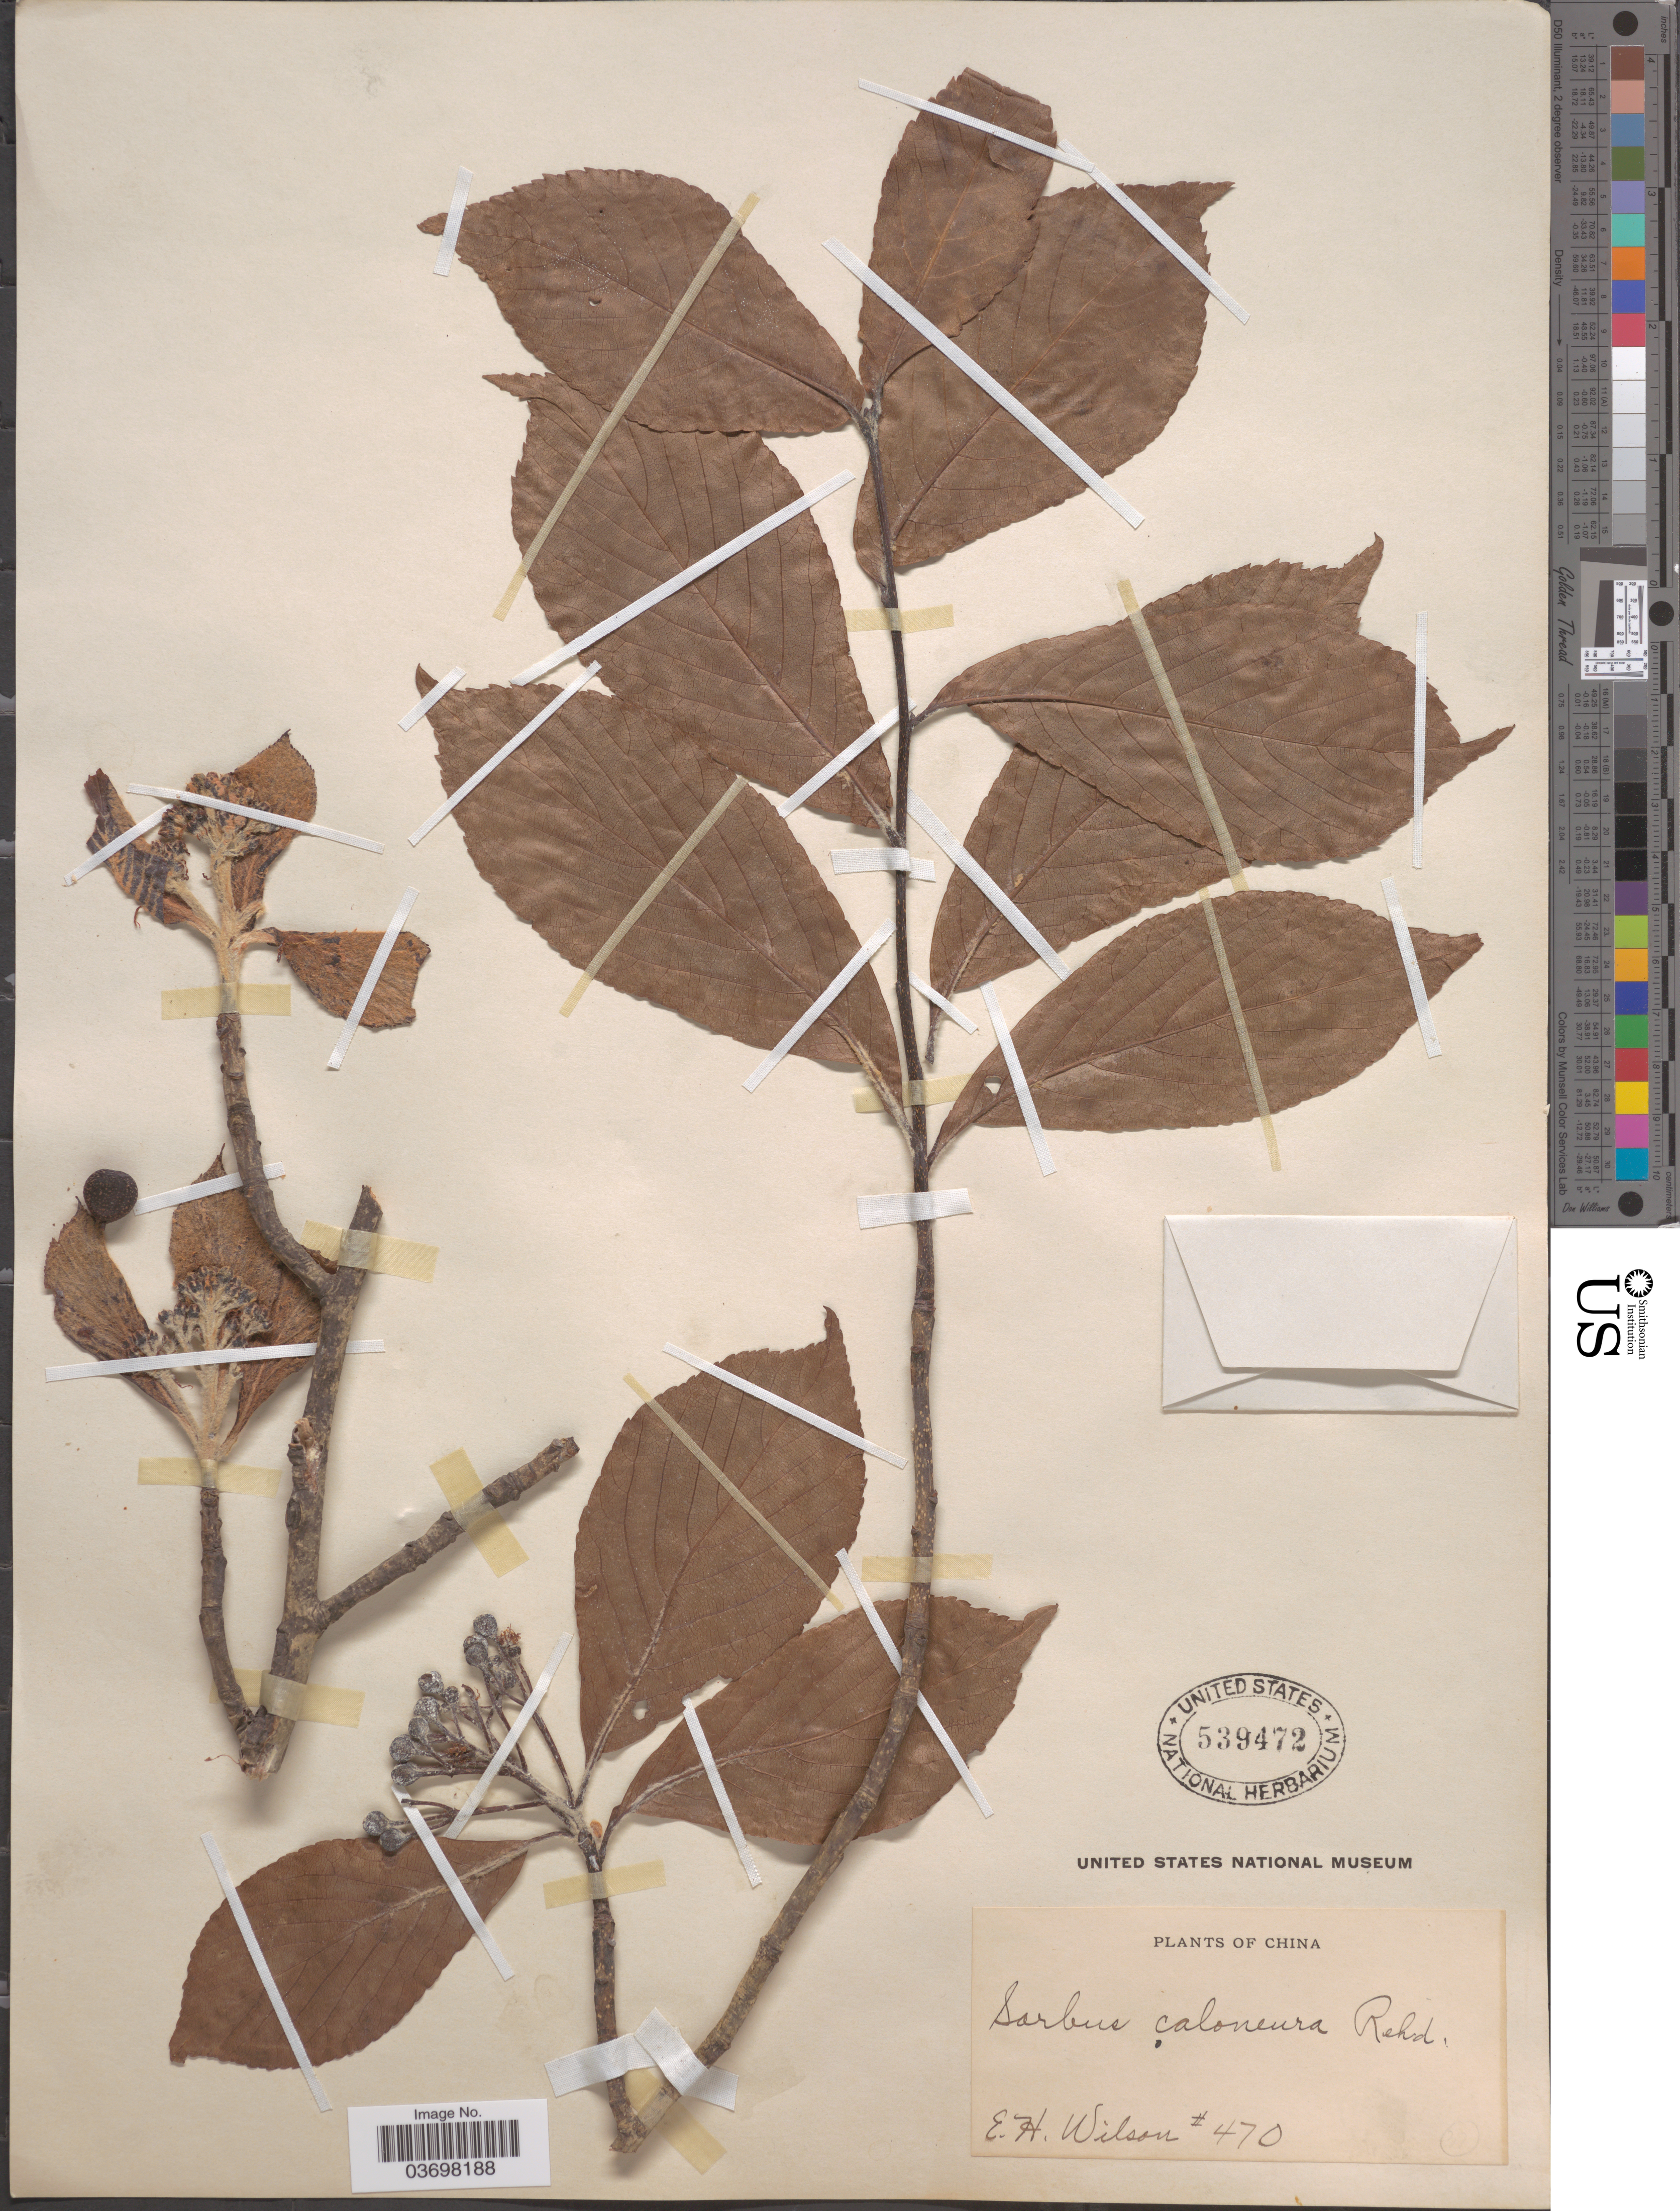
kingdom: Plantae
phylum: Tracheophyta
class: Magnoliopsida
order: Rosales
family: Rosaceae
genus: Sorbus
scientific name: Sorbus caloneura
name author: (Stapf) Rehder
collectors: E. Wilson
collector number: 470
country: China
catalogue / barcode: US 539472